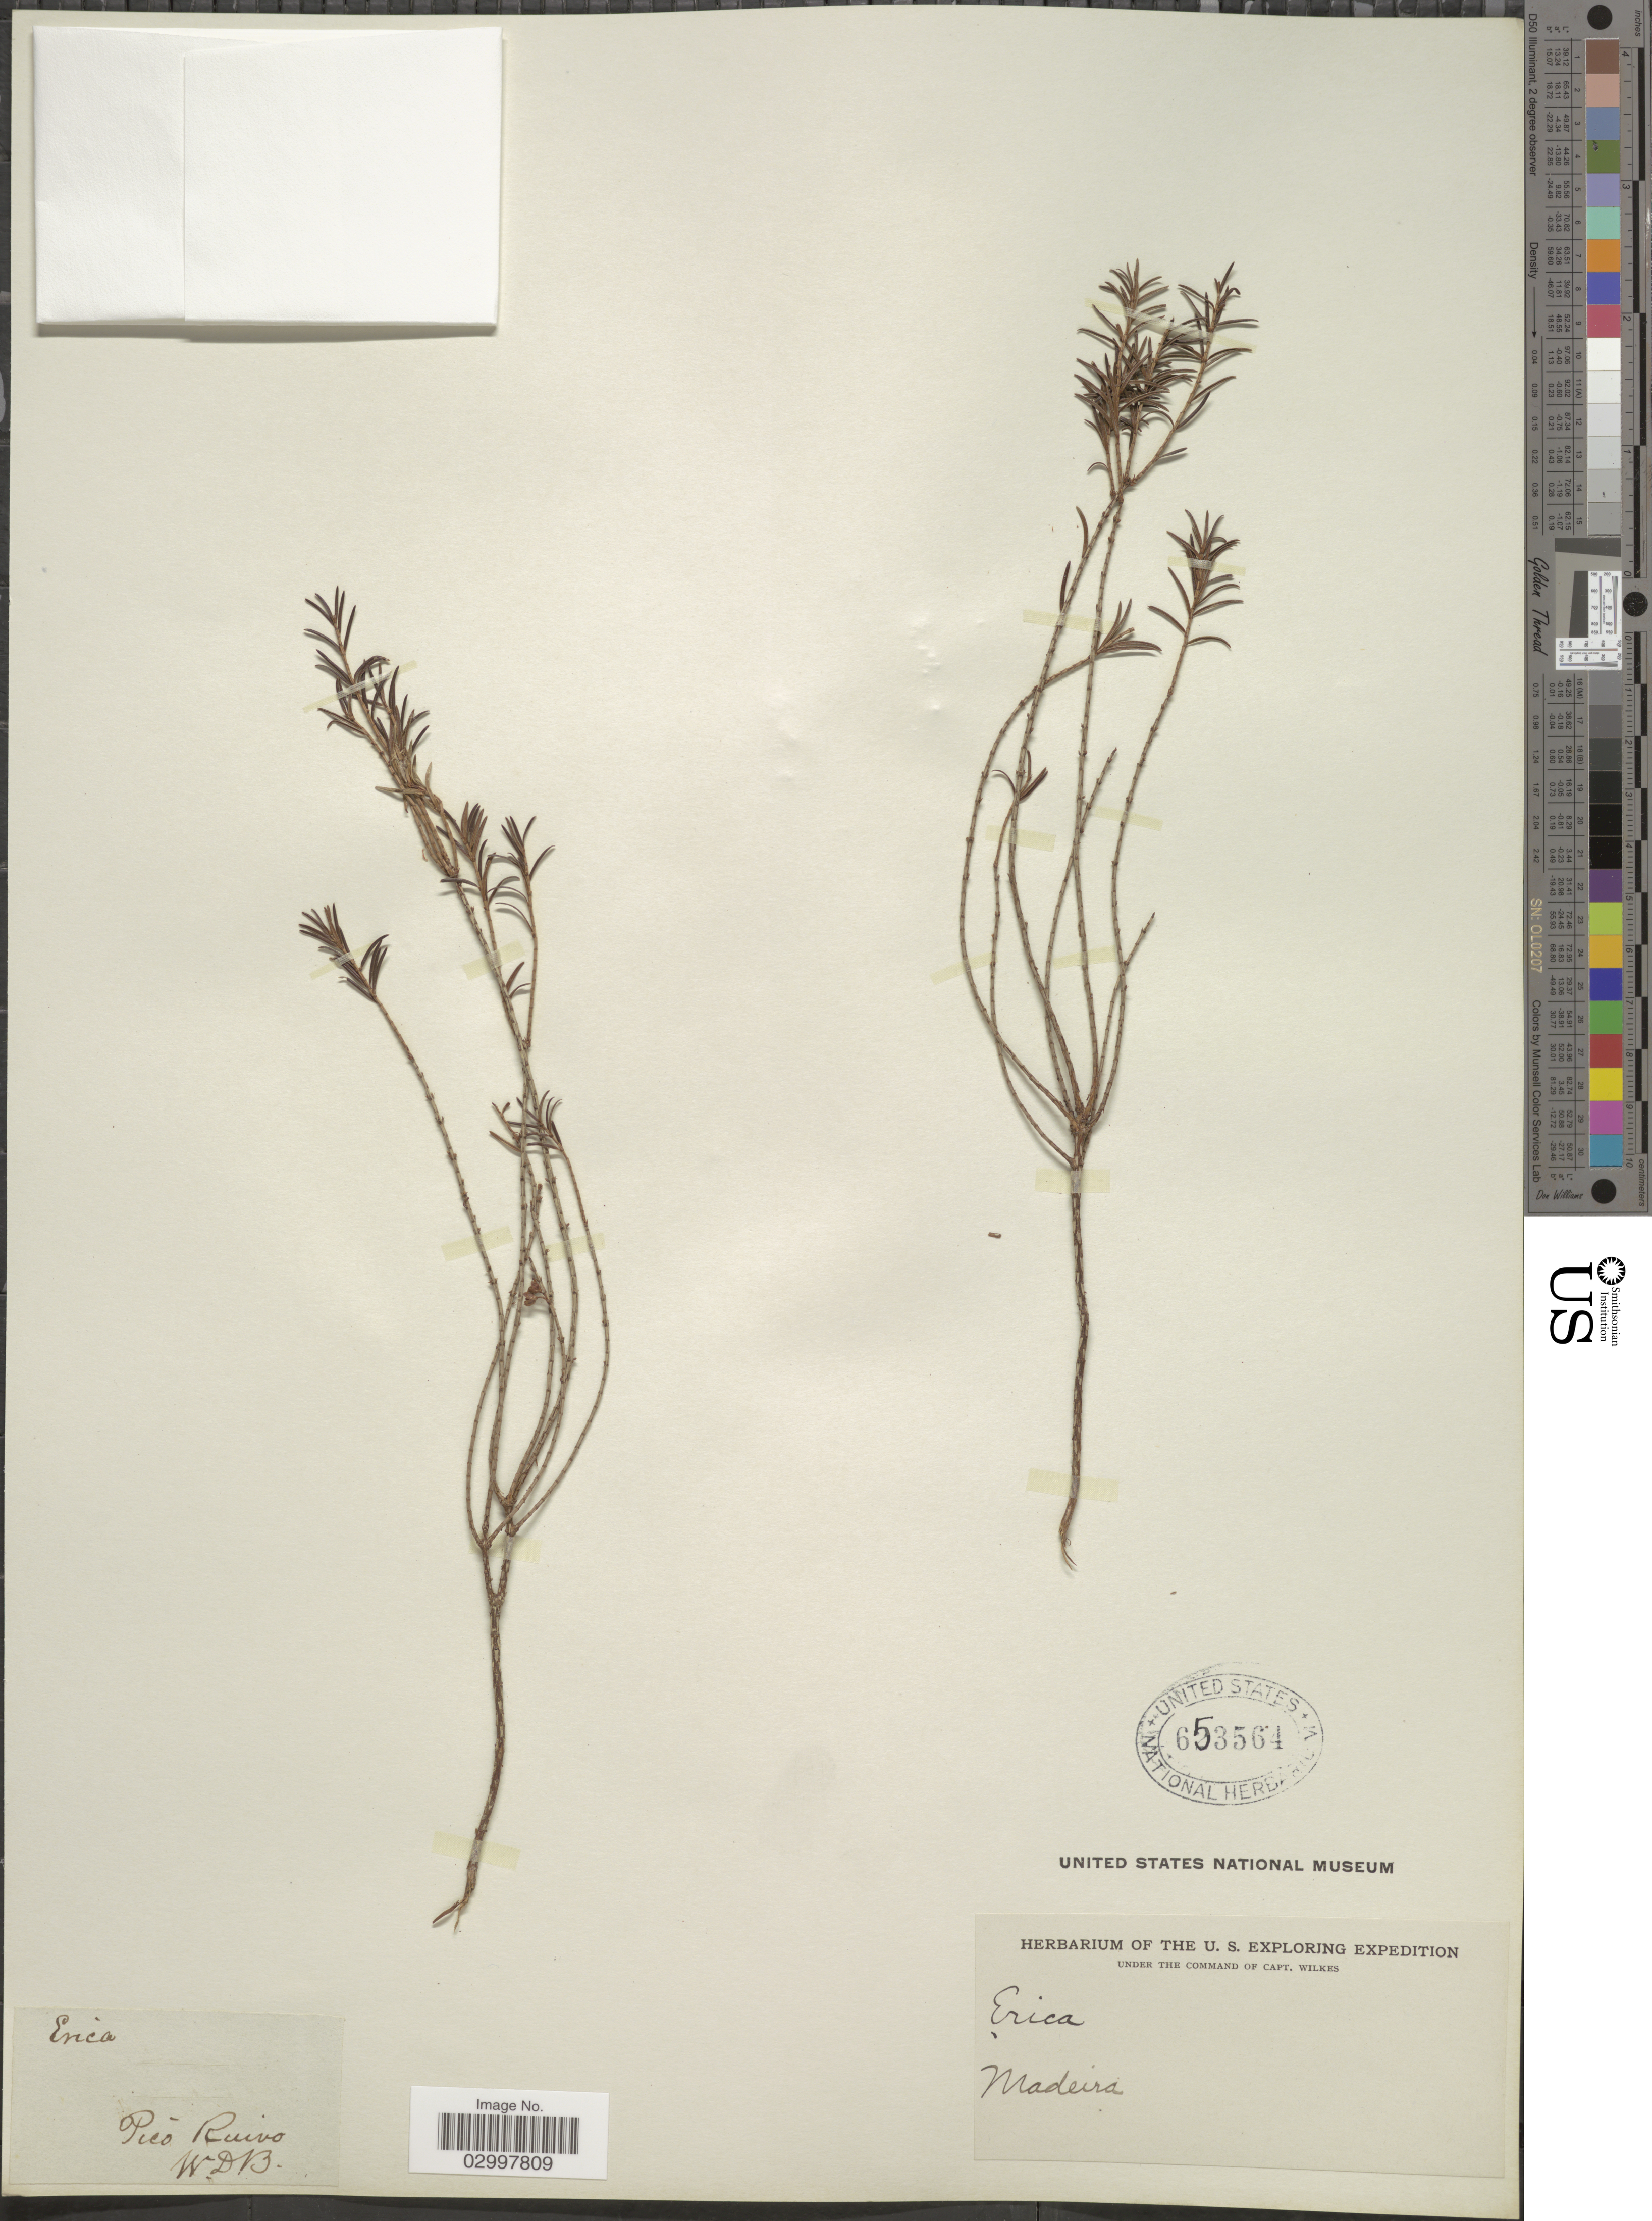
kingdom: Plantae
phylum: Tracheophyta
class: Magnoliopsida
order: Ericales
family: Ericaceae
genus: Erica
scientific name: Erica sp.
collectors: W. D. B.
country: Portugal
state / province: Madeira (Aut. Reg.)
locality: Pico Ruivo.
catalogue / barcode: US 653564